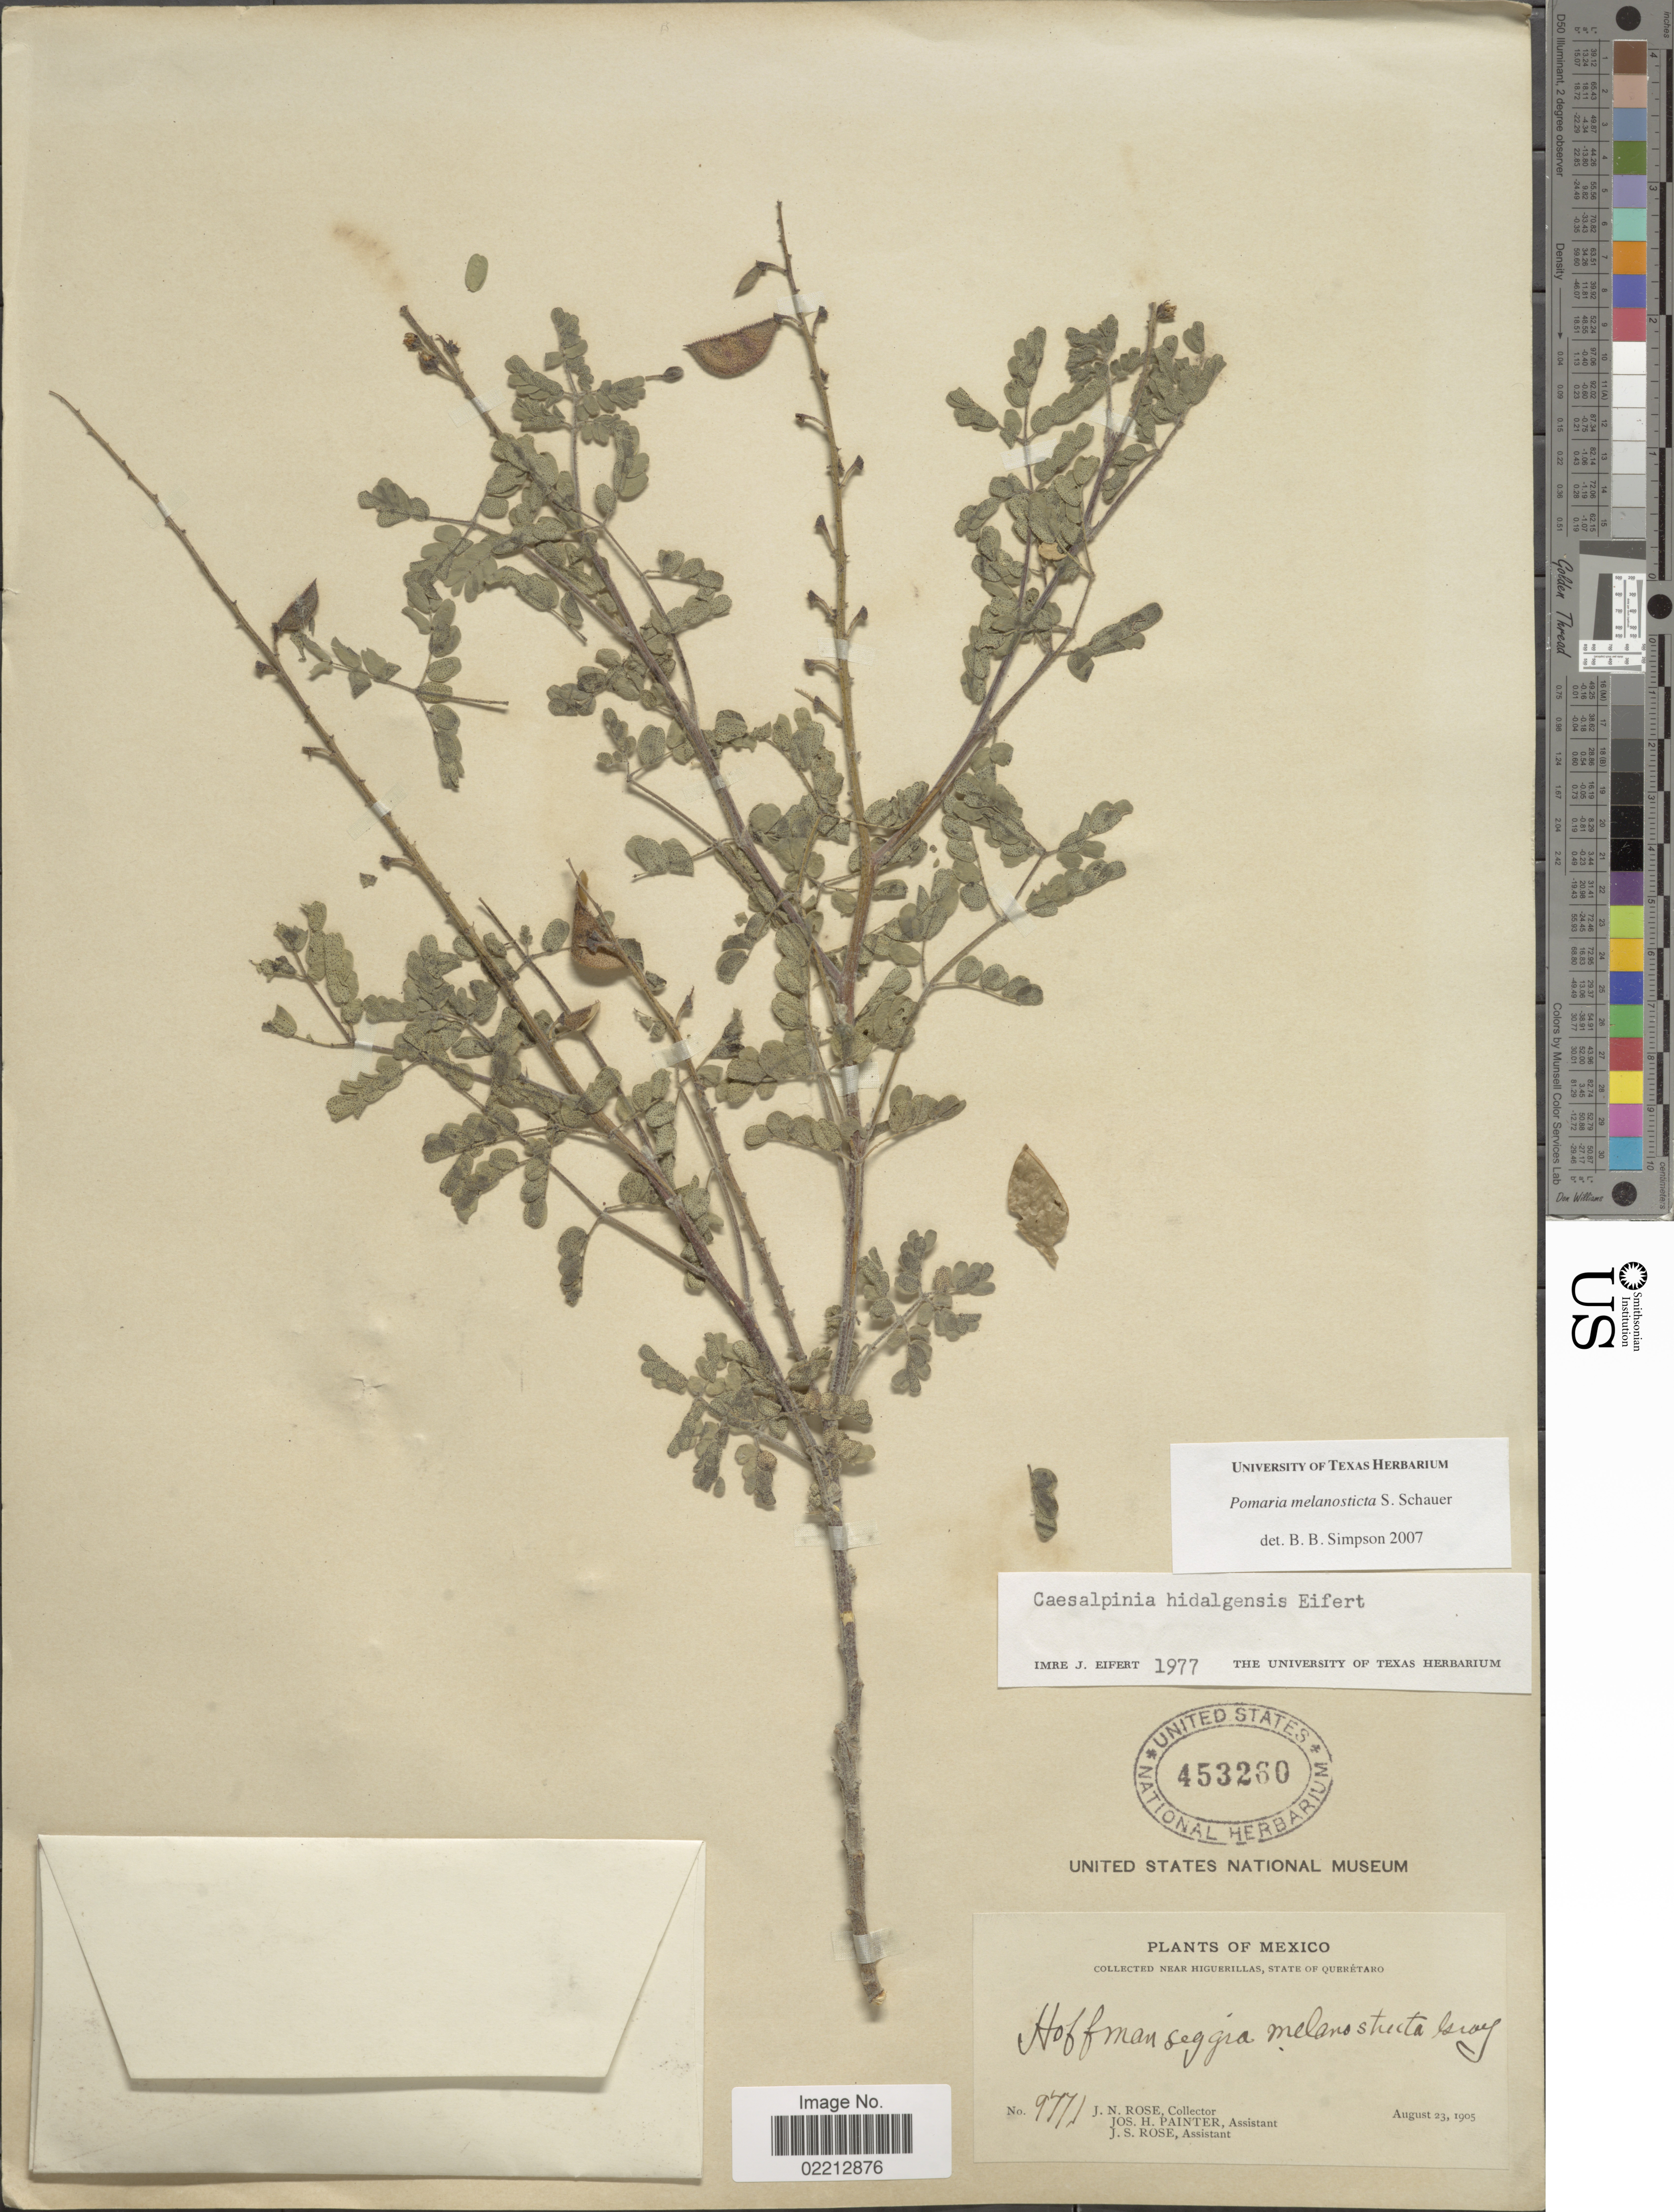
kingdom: Plantae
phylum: Tracheophyta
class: Magnoliopsida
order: Fabales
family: Fabaceae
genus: Pomaria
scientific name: Pomaria melanosticta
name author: S. Schauer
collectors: J. N. Rose, J. H. Painter & J. S. Rose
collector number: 9771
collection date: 1905-08-23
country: Mexico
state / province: Querétaro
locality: Near Higuerillas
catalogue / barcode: US 453260